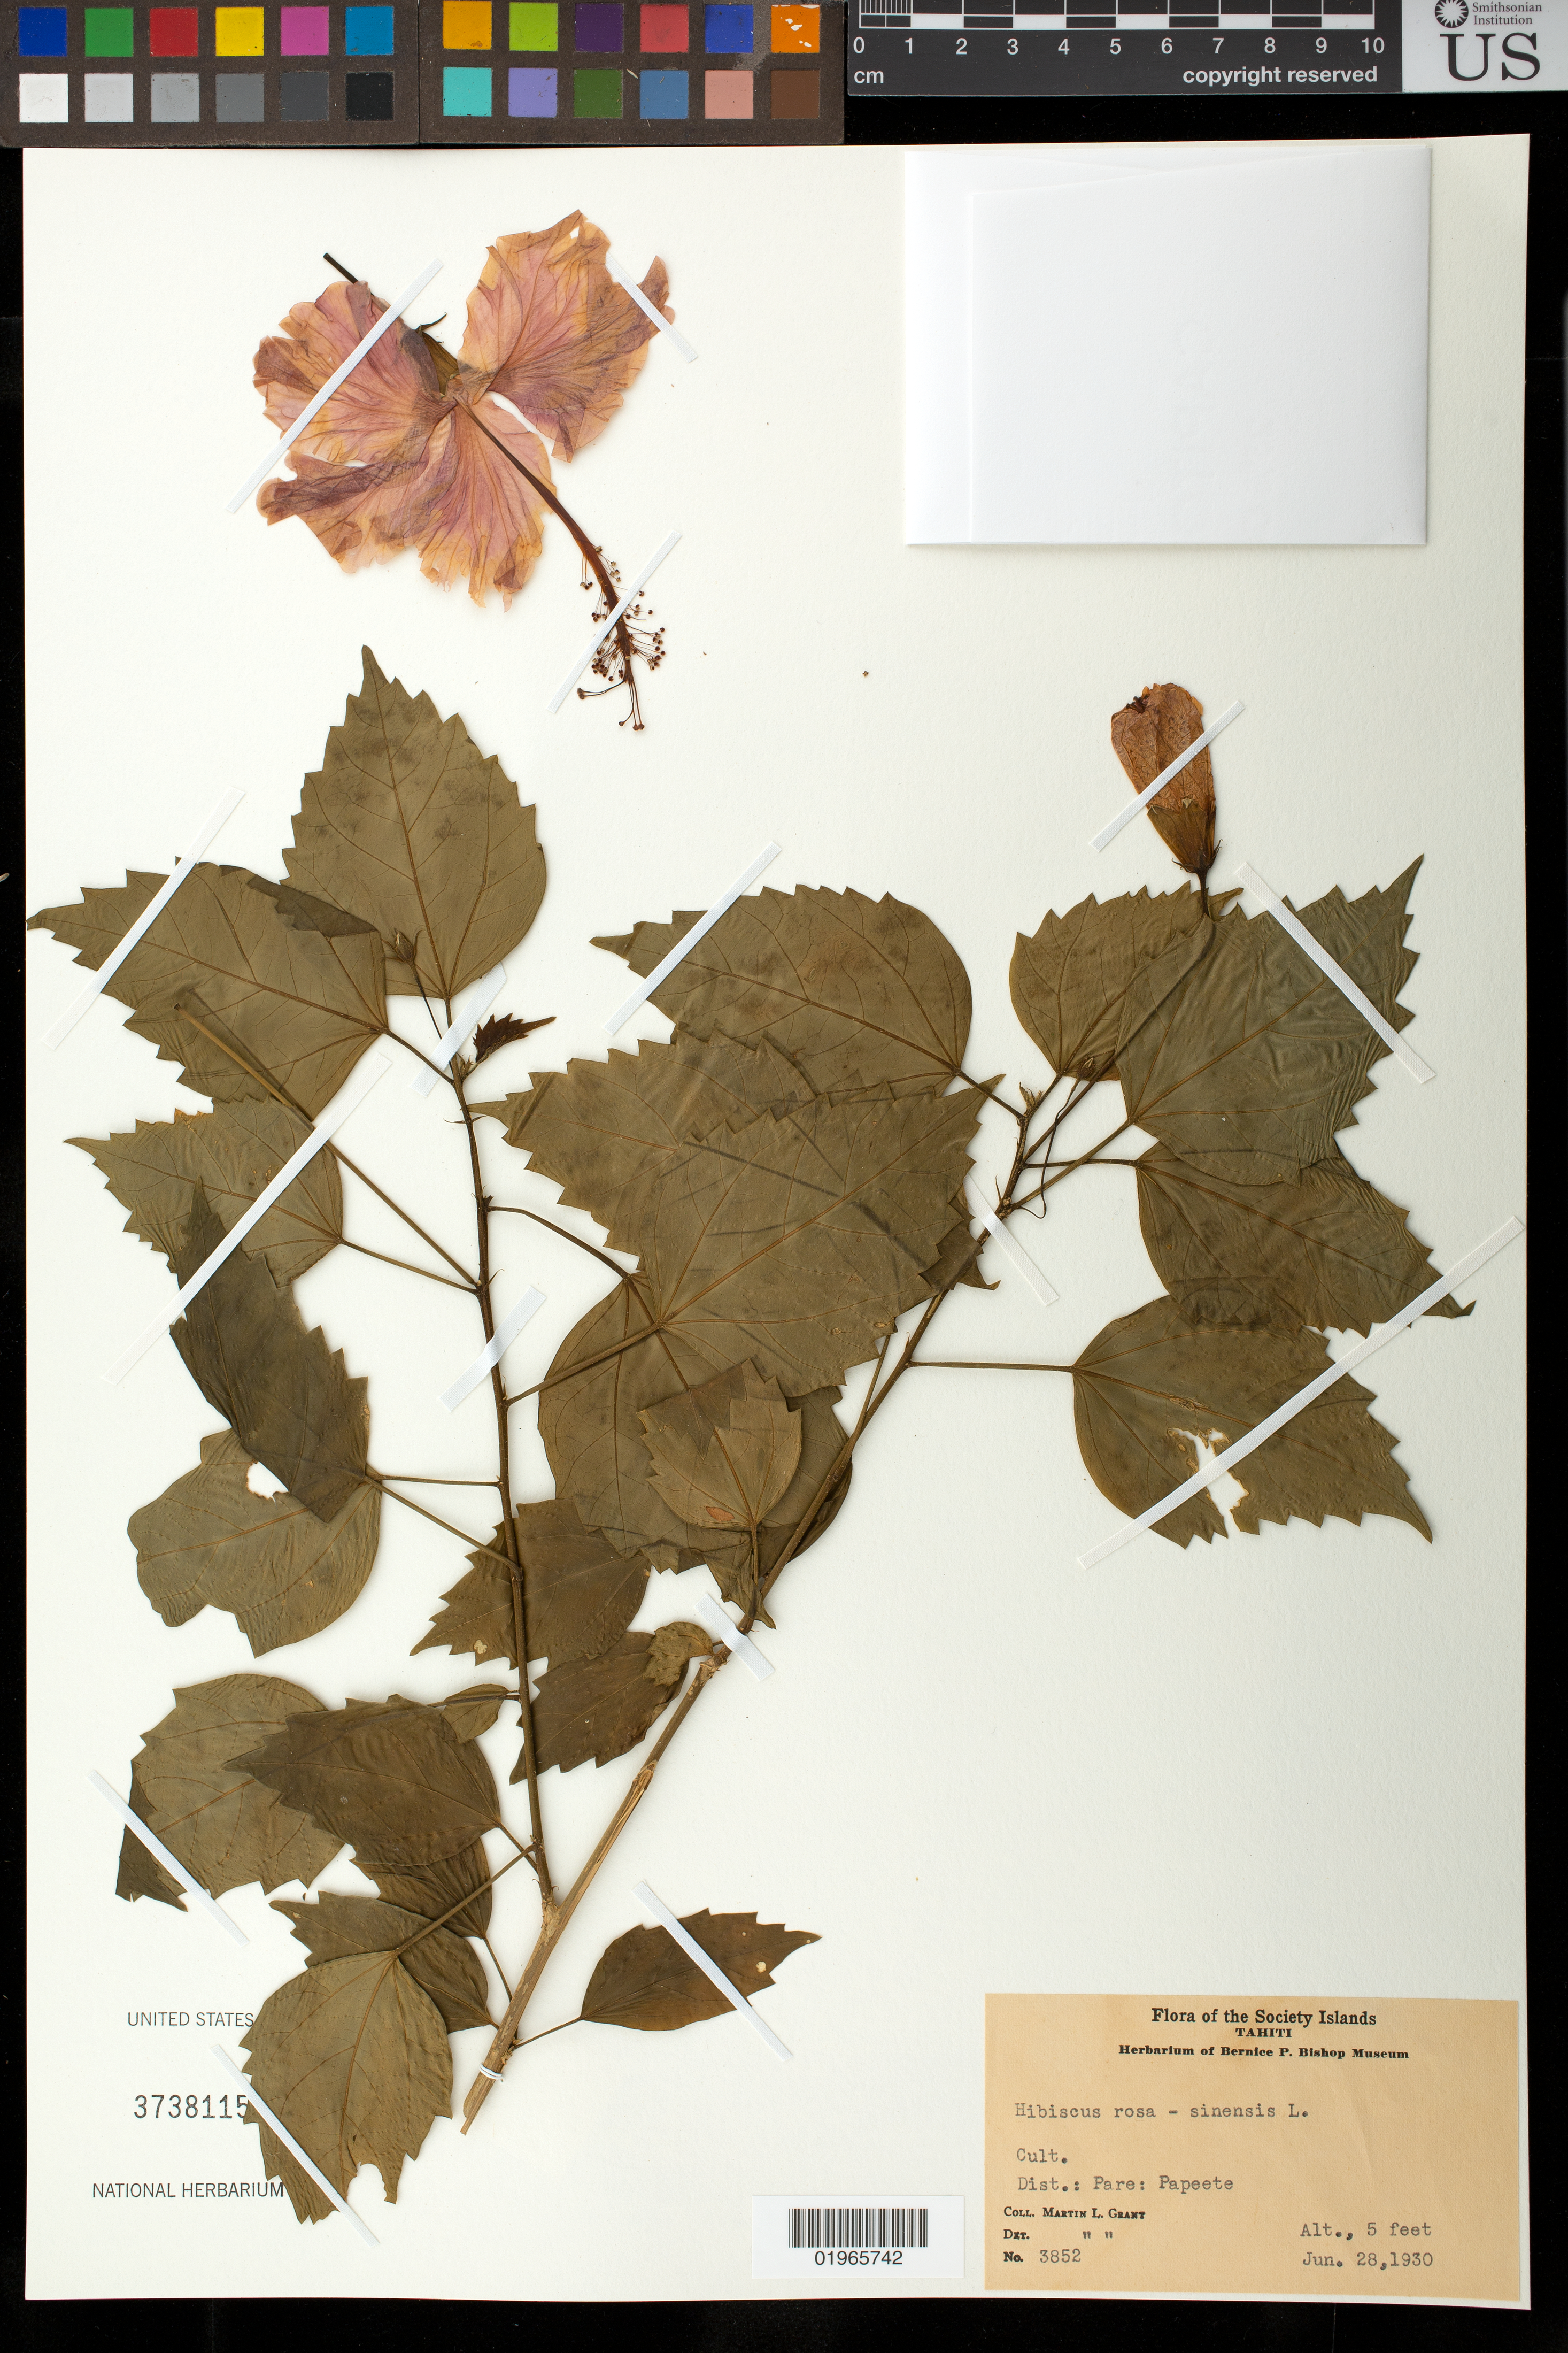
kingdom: Plantae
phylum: Tracheophyta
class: Magnoliopsida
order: Malvales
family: Malvaceae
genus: Hibiscus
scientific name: Hibiscus rosa-sinensis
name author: L.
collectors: M. L. Grant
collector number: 3852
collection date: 1930-06-28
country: French Polynesia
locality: The Society Islands. Tahiti. Dist.: Pare: Papeete.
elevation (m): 2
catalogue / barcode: US 3738115